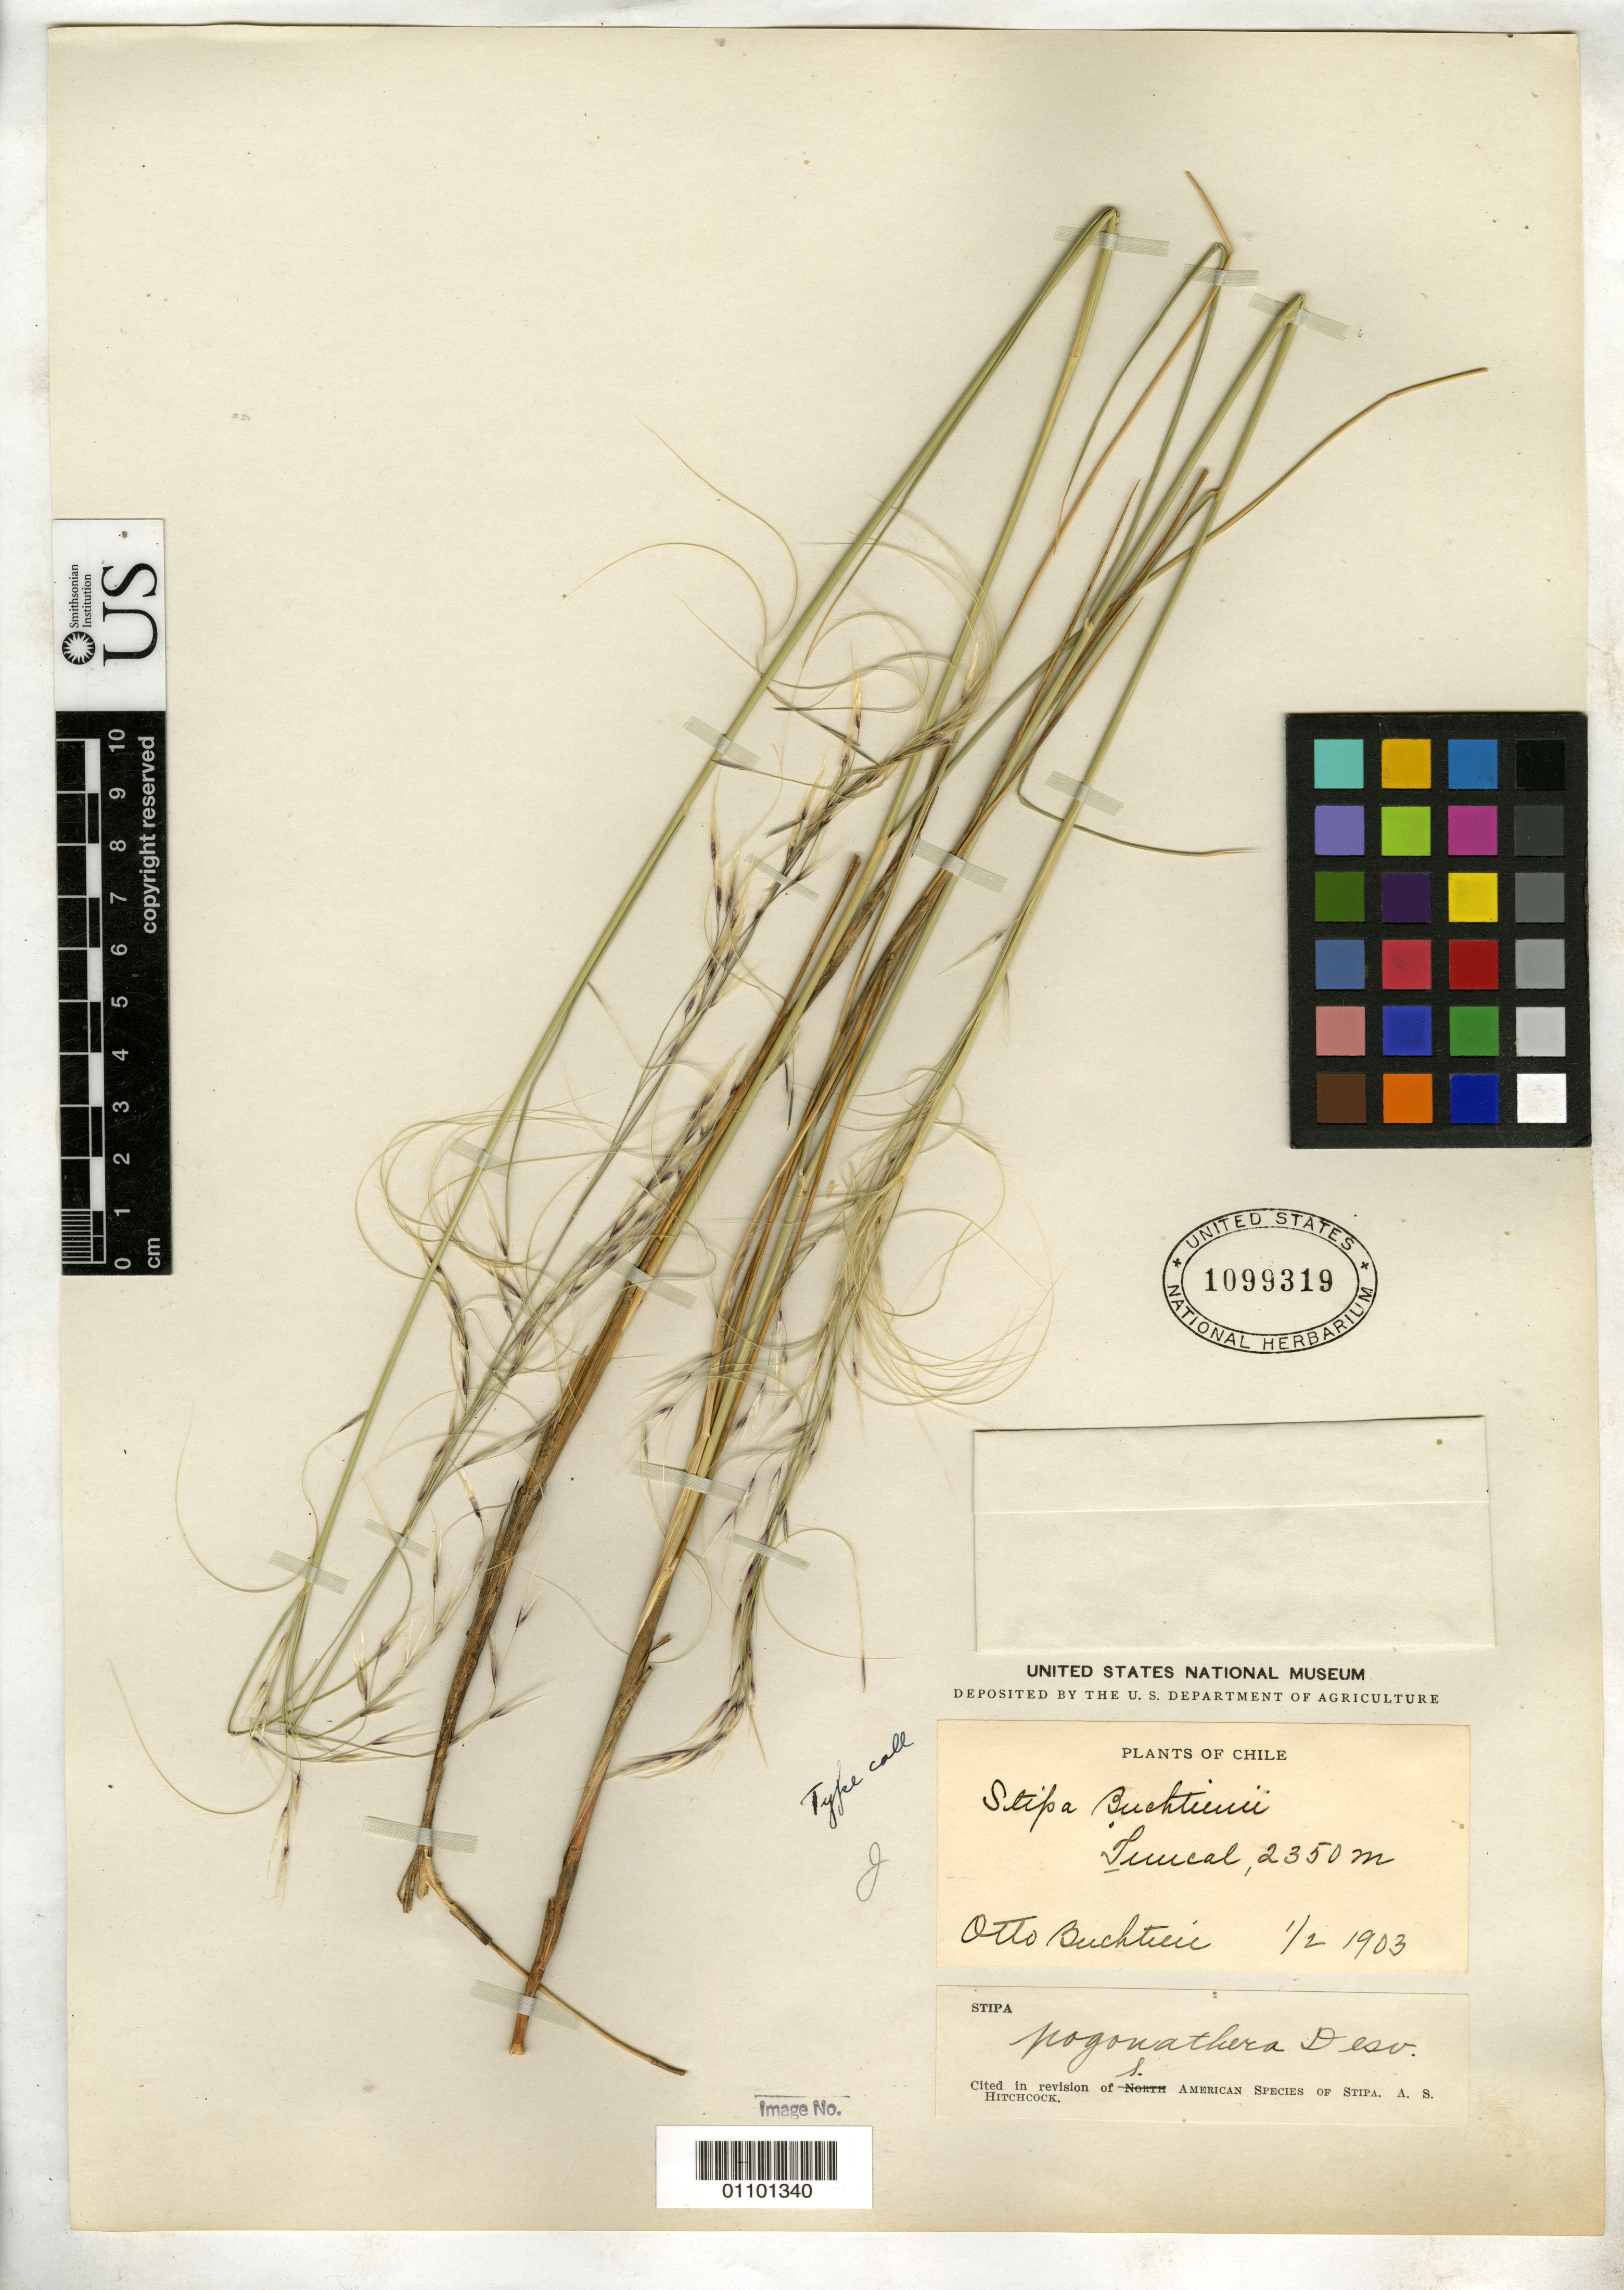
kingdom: Plantae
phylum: Tracheophyta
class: Liliopsida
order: Poales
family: Poaceae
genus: Stipa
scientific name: Stipa buchtienii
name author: Hack.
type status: Type Collection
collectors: O. Buchtien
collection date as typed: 1903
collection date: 1903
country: Chile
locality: Juncal.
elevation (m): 2350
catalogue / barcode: US 1099319